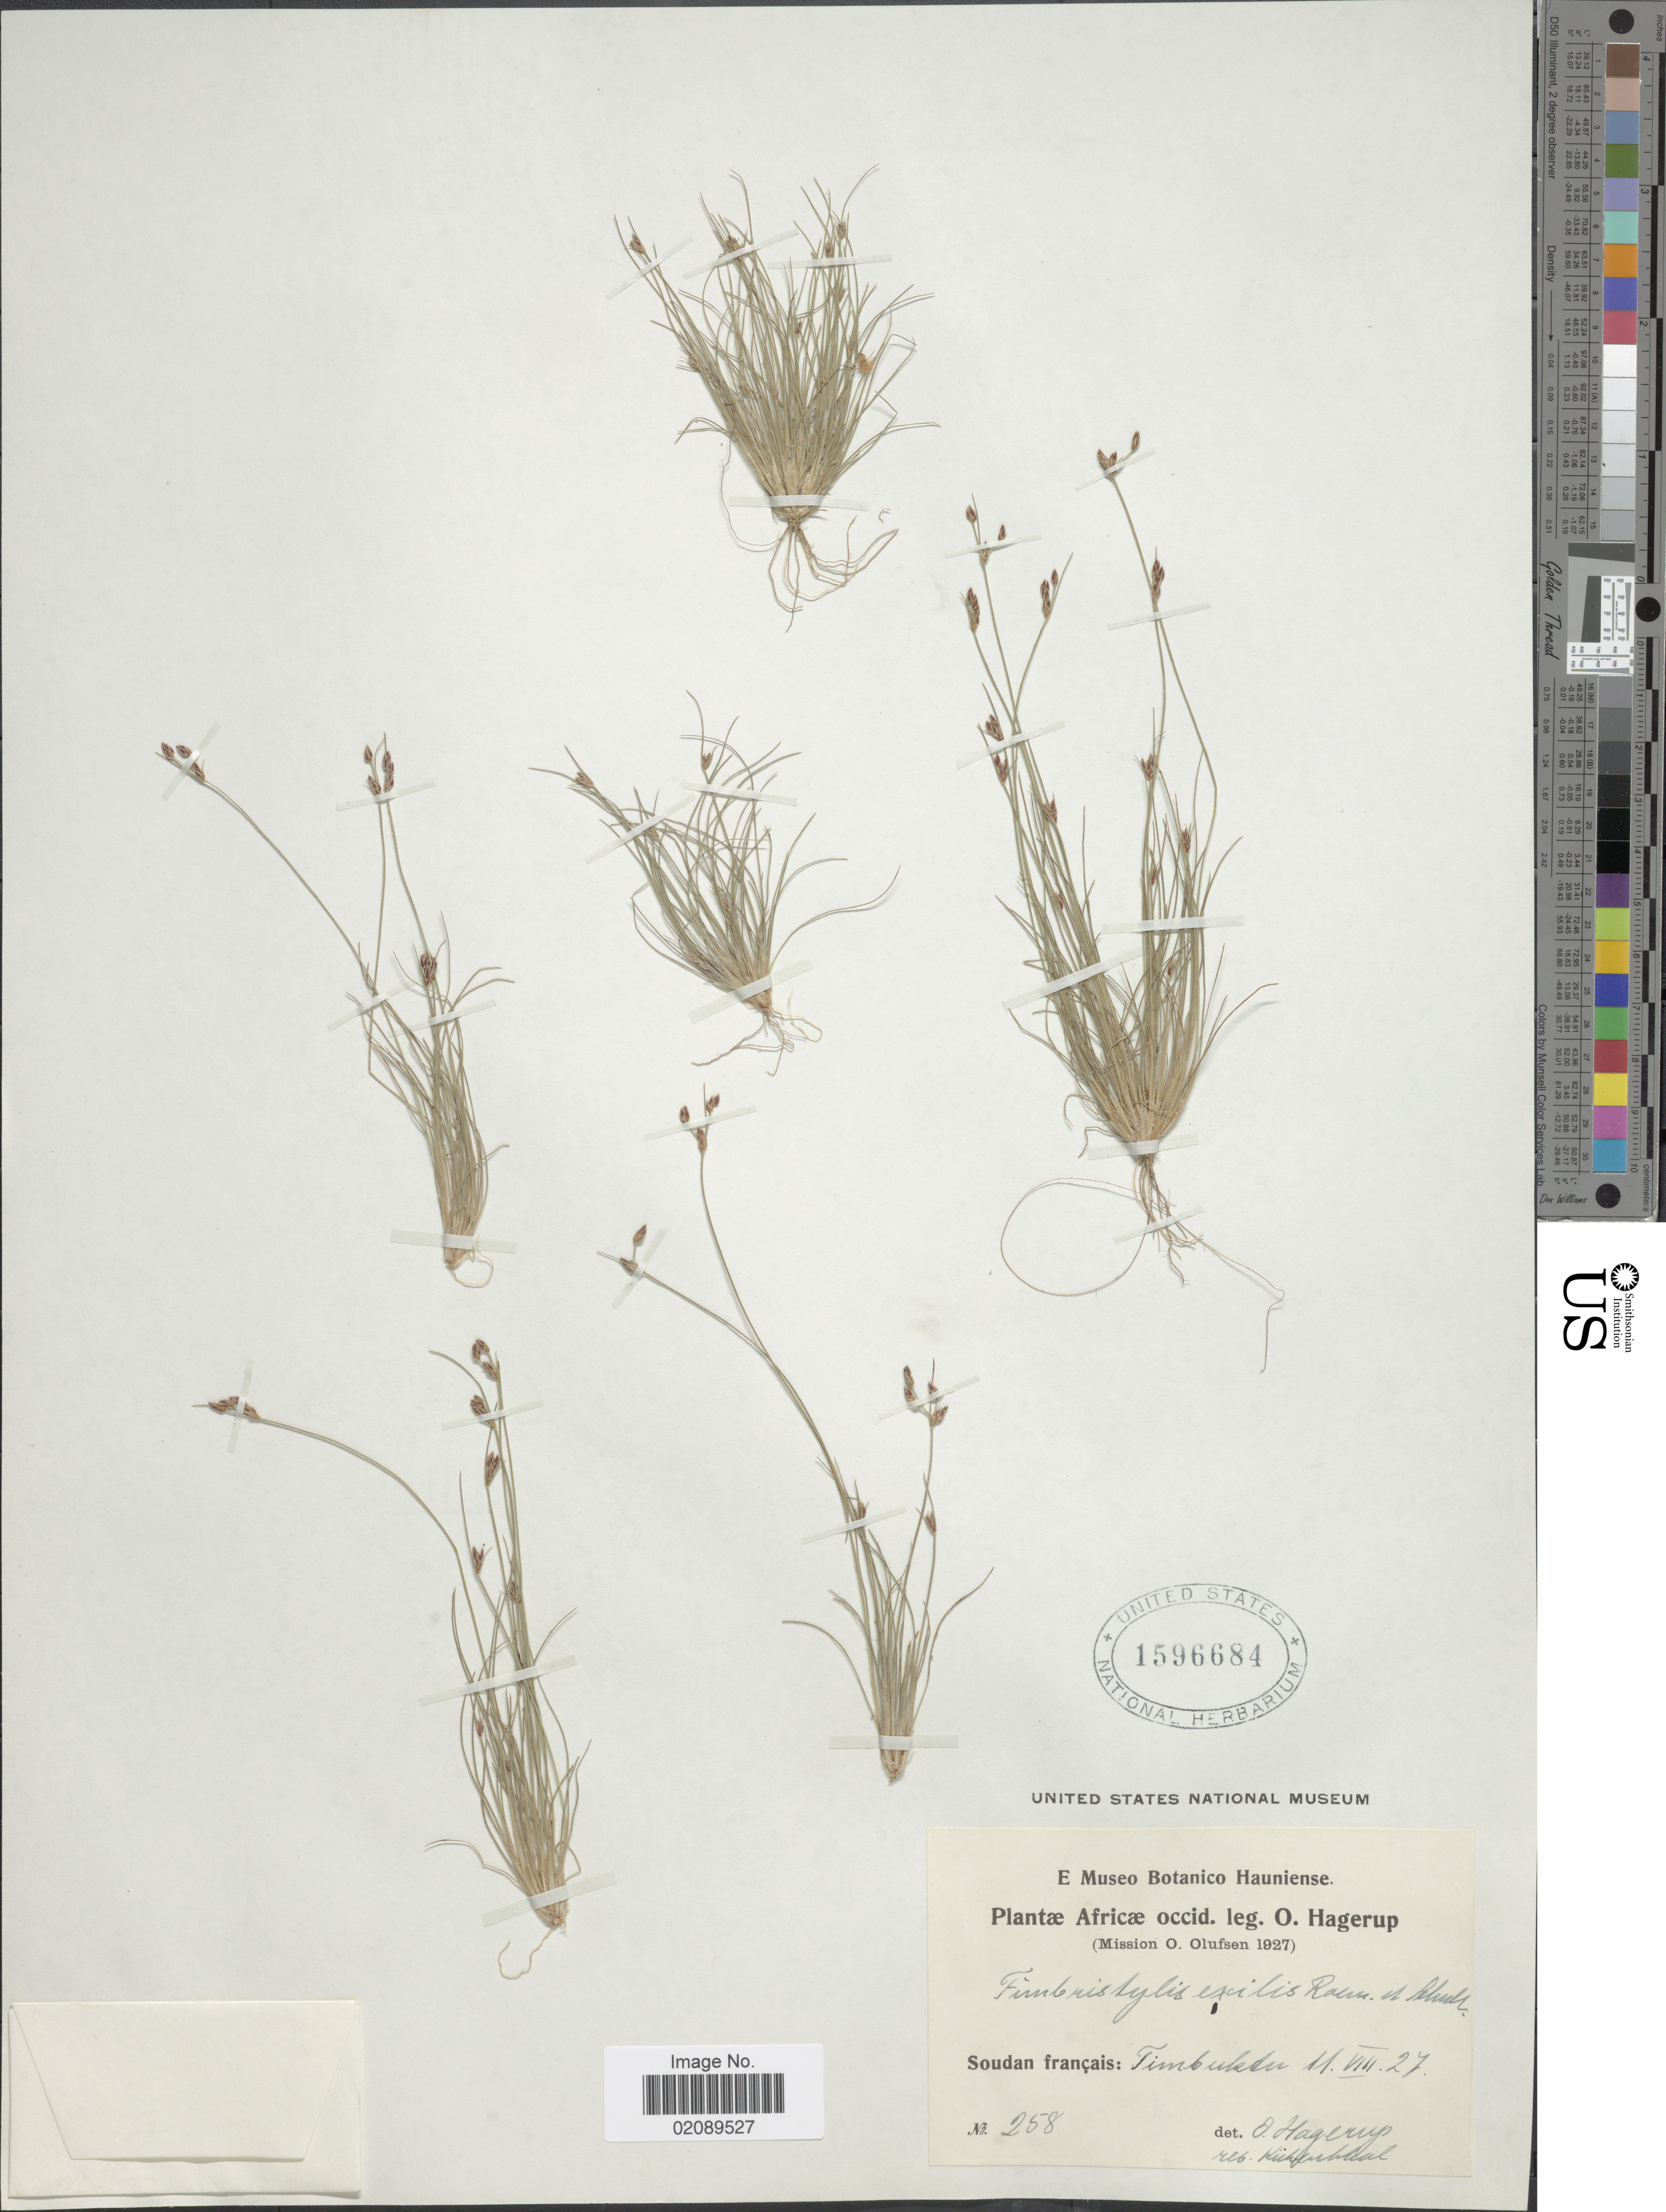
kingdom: Plantae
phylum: Tracheophyta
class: Liliopsida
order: Poales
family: Cyperaceae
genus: Bulbostylis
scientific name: Bulbostylis hispidula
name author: (Vahl) R.W. Haines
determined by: Strong, Mark T., (BOT), Smithsonian Institution - National Museum of Natural History (UNITED STATES)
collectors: O. Hagerup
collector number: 258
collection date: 1927-08-11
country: Mali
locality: Africae occid, Timbuktu.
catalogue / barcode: US 1596684